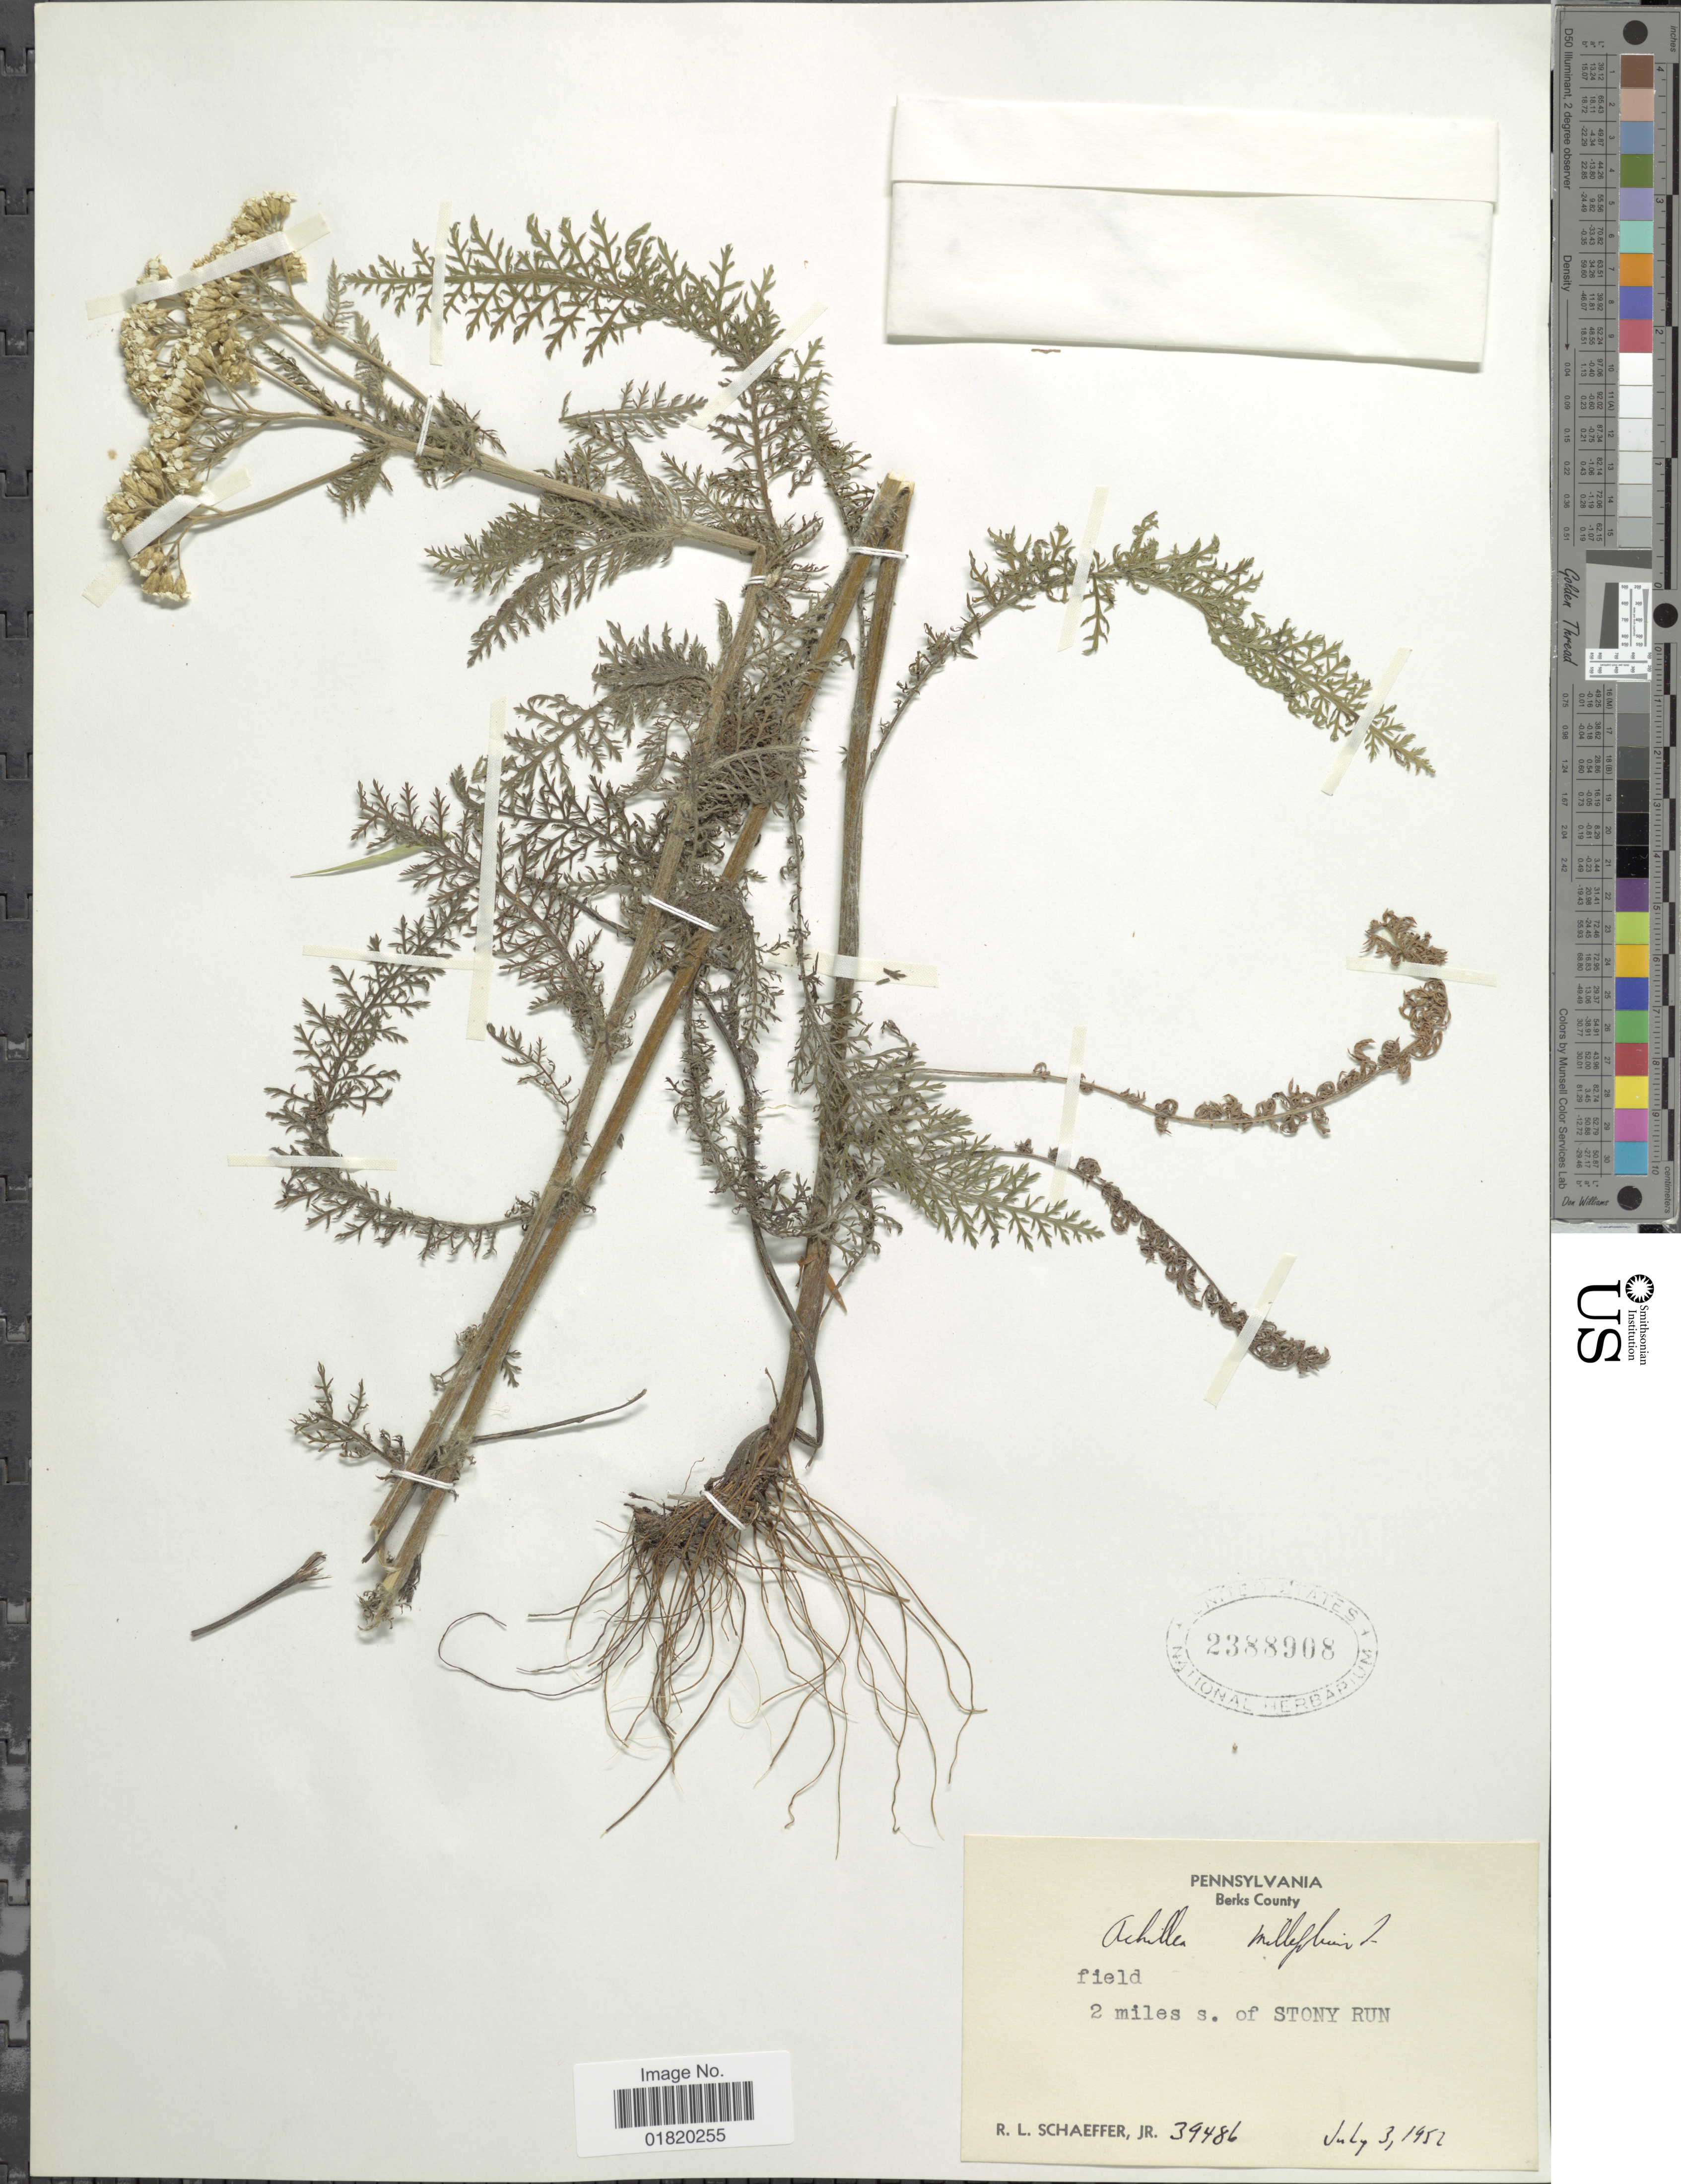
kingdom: Plantae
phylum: Tracheophyta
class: Magnoliopsida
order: Asterales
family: Asteraceae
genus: Achillea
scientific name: Achillea millefolium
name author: L.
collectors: R. L. Schaeffer Jr.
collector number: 39486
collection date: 1952-07-03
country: United States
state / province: Pennsylvania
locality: Berks County. 2 miles s. of Stony Run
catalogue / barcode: US 2388908